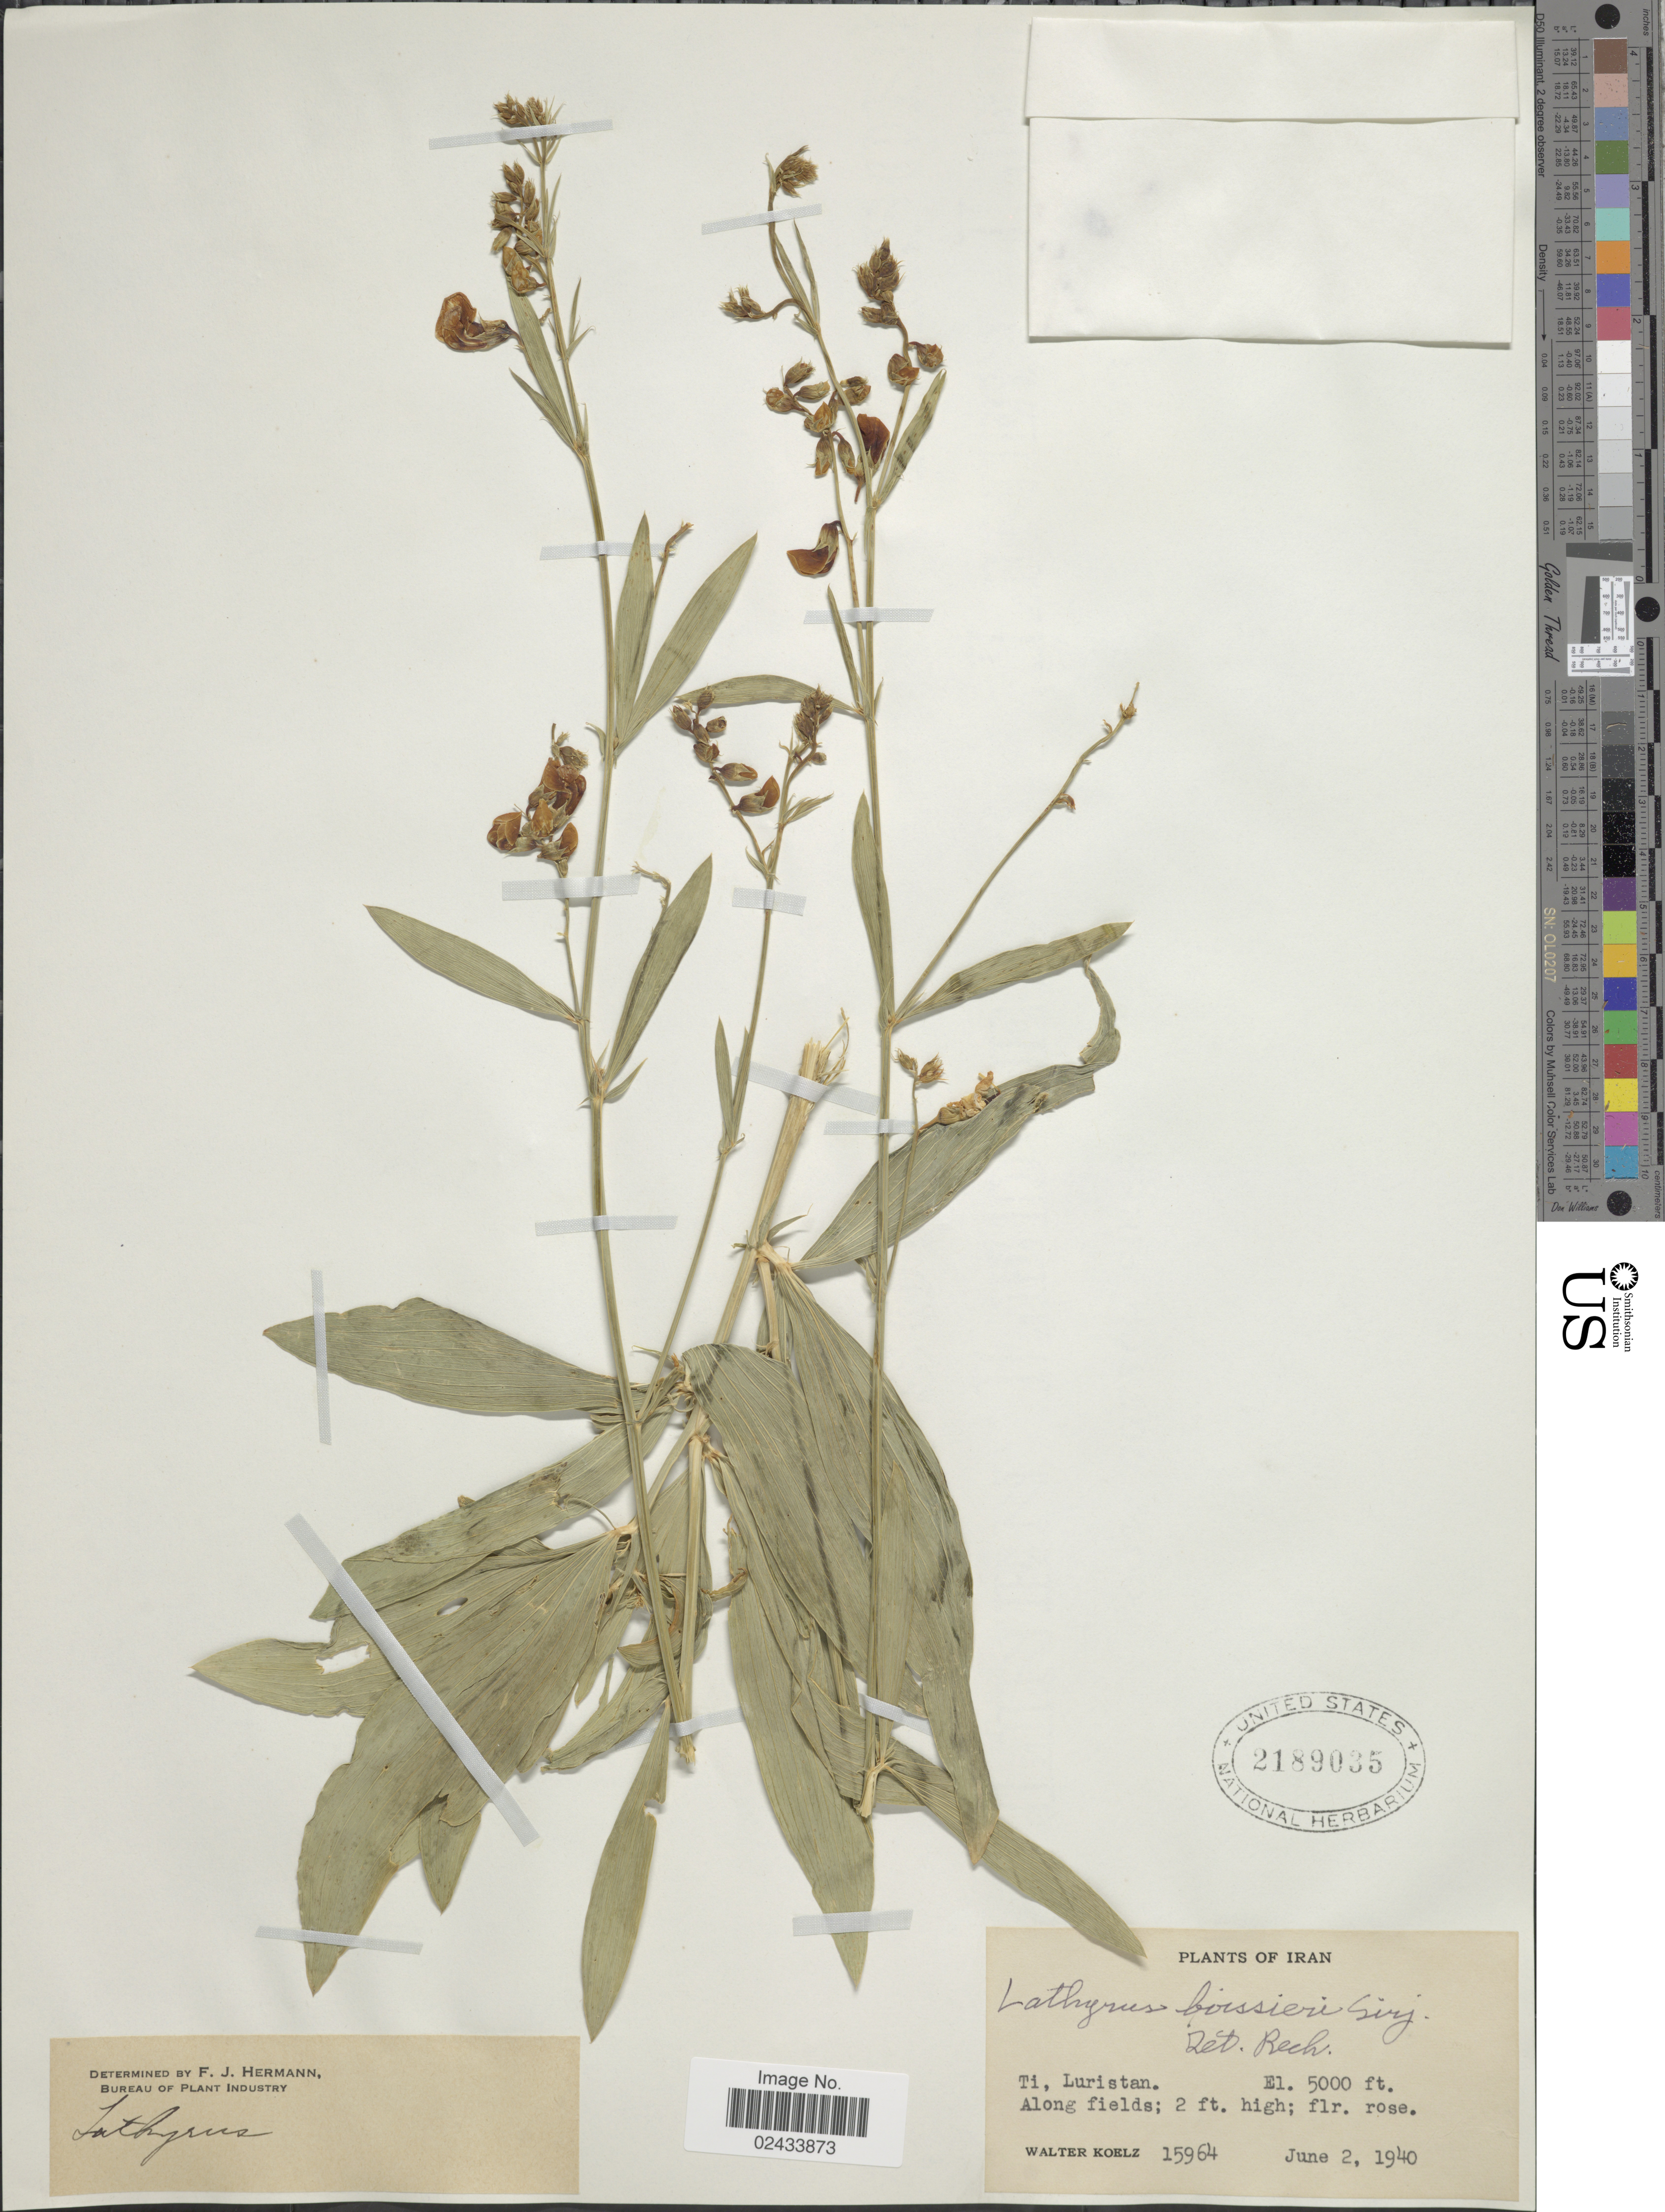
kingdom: Plantae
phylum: Tracheophyta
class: Magnoliopsida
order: Fabales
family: Fabaceae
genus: Lathyrus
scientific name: Lathyrus boissieri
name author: Širj.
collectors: W. N. Koelz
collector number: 15964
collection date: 1940-06-02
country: Iran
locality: Ti, Luristan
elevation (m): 1524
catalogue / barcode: US 2189035